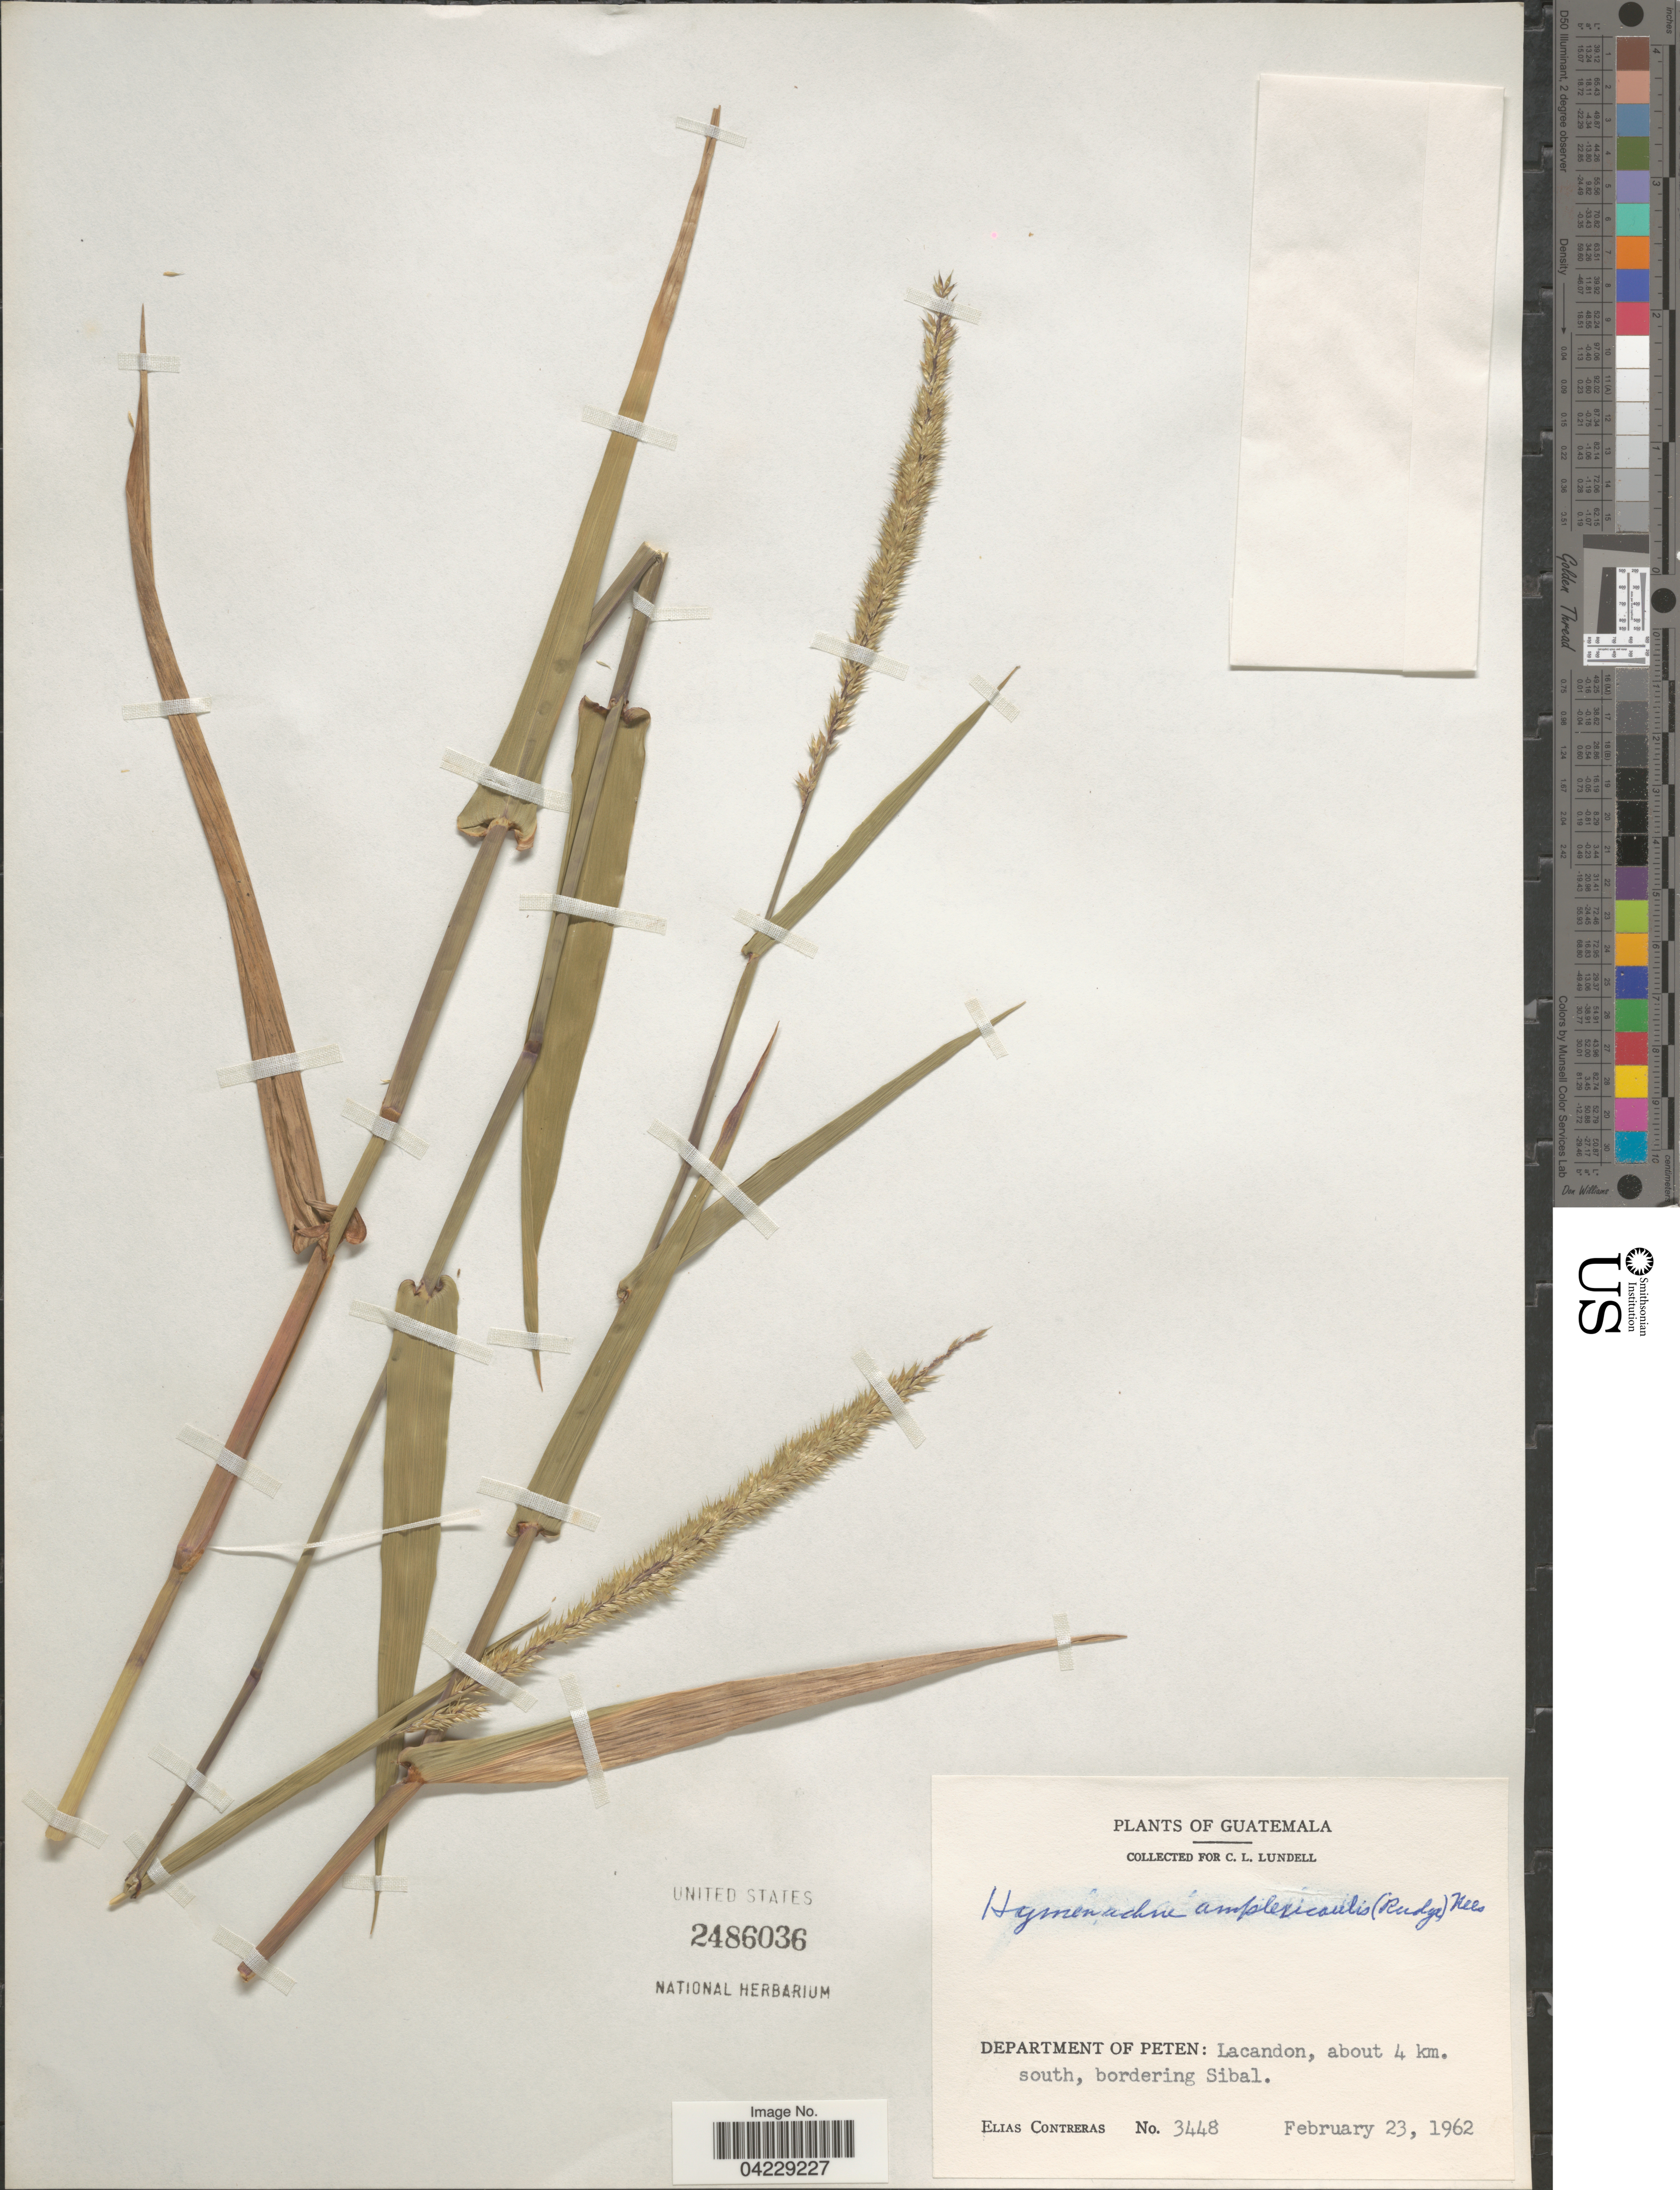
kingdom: Plantae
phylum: Tracheophyta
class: Liliopsida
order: Poales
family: Poaceae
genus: Hymenachne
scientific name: Hymenachne amplexicaulis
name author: (Rudge) Nees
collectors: E. Contreras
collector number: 3448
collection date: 1962-02-23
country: Guatemala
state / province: El Peten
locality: Department of Peten: Lacandon, about 4 km. south, bordering Sibal.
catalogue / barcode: US 2486036